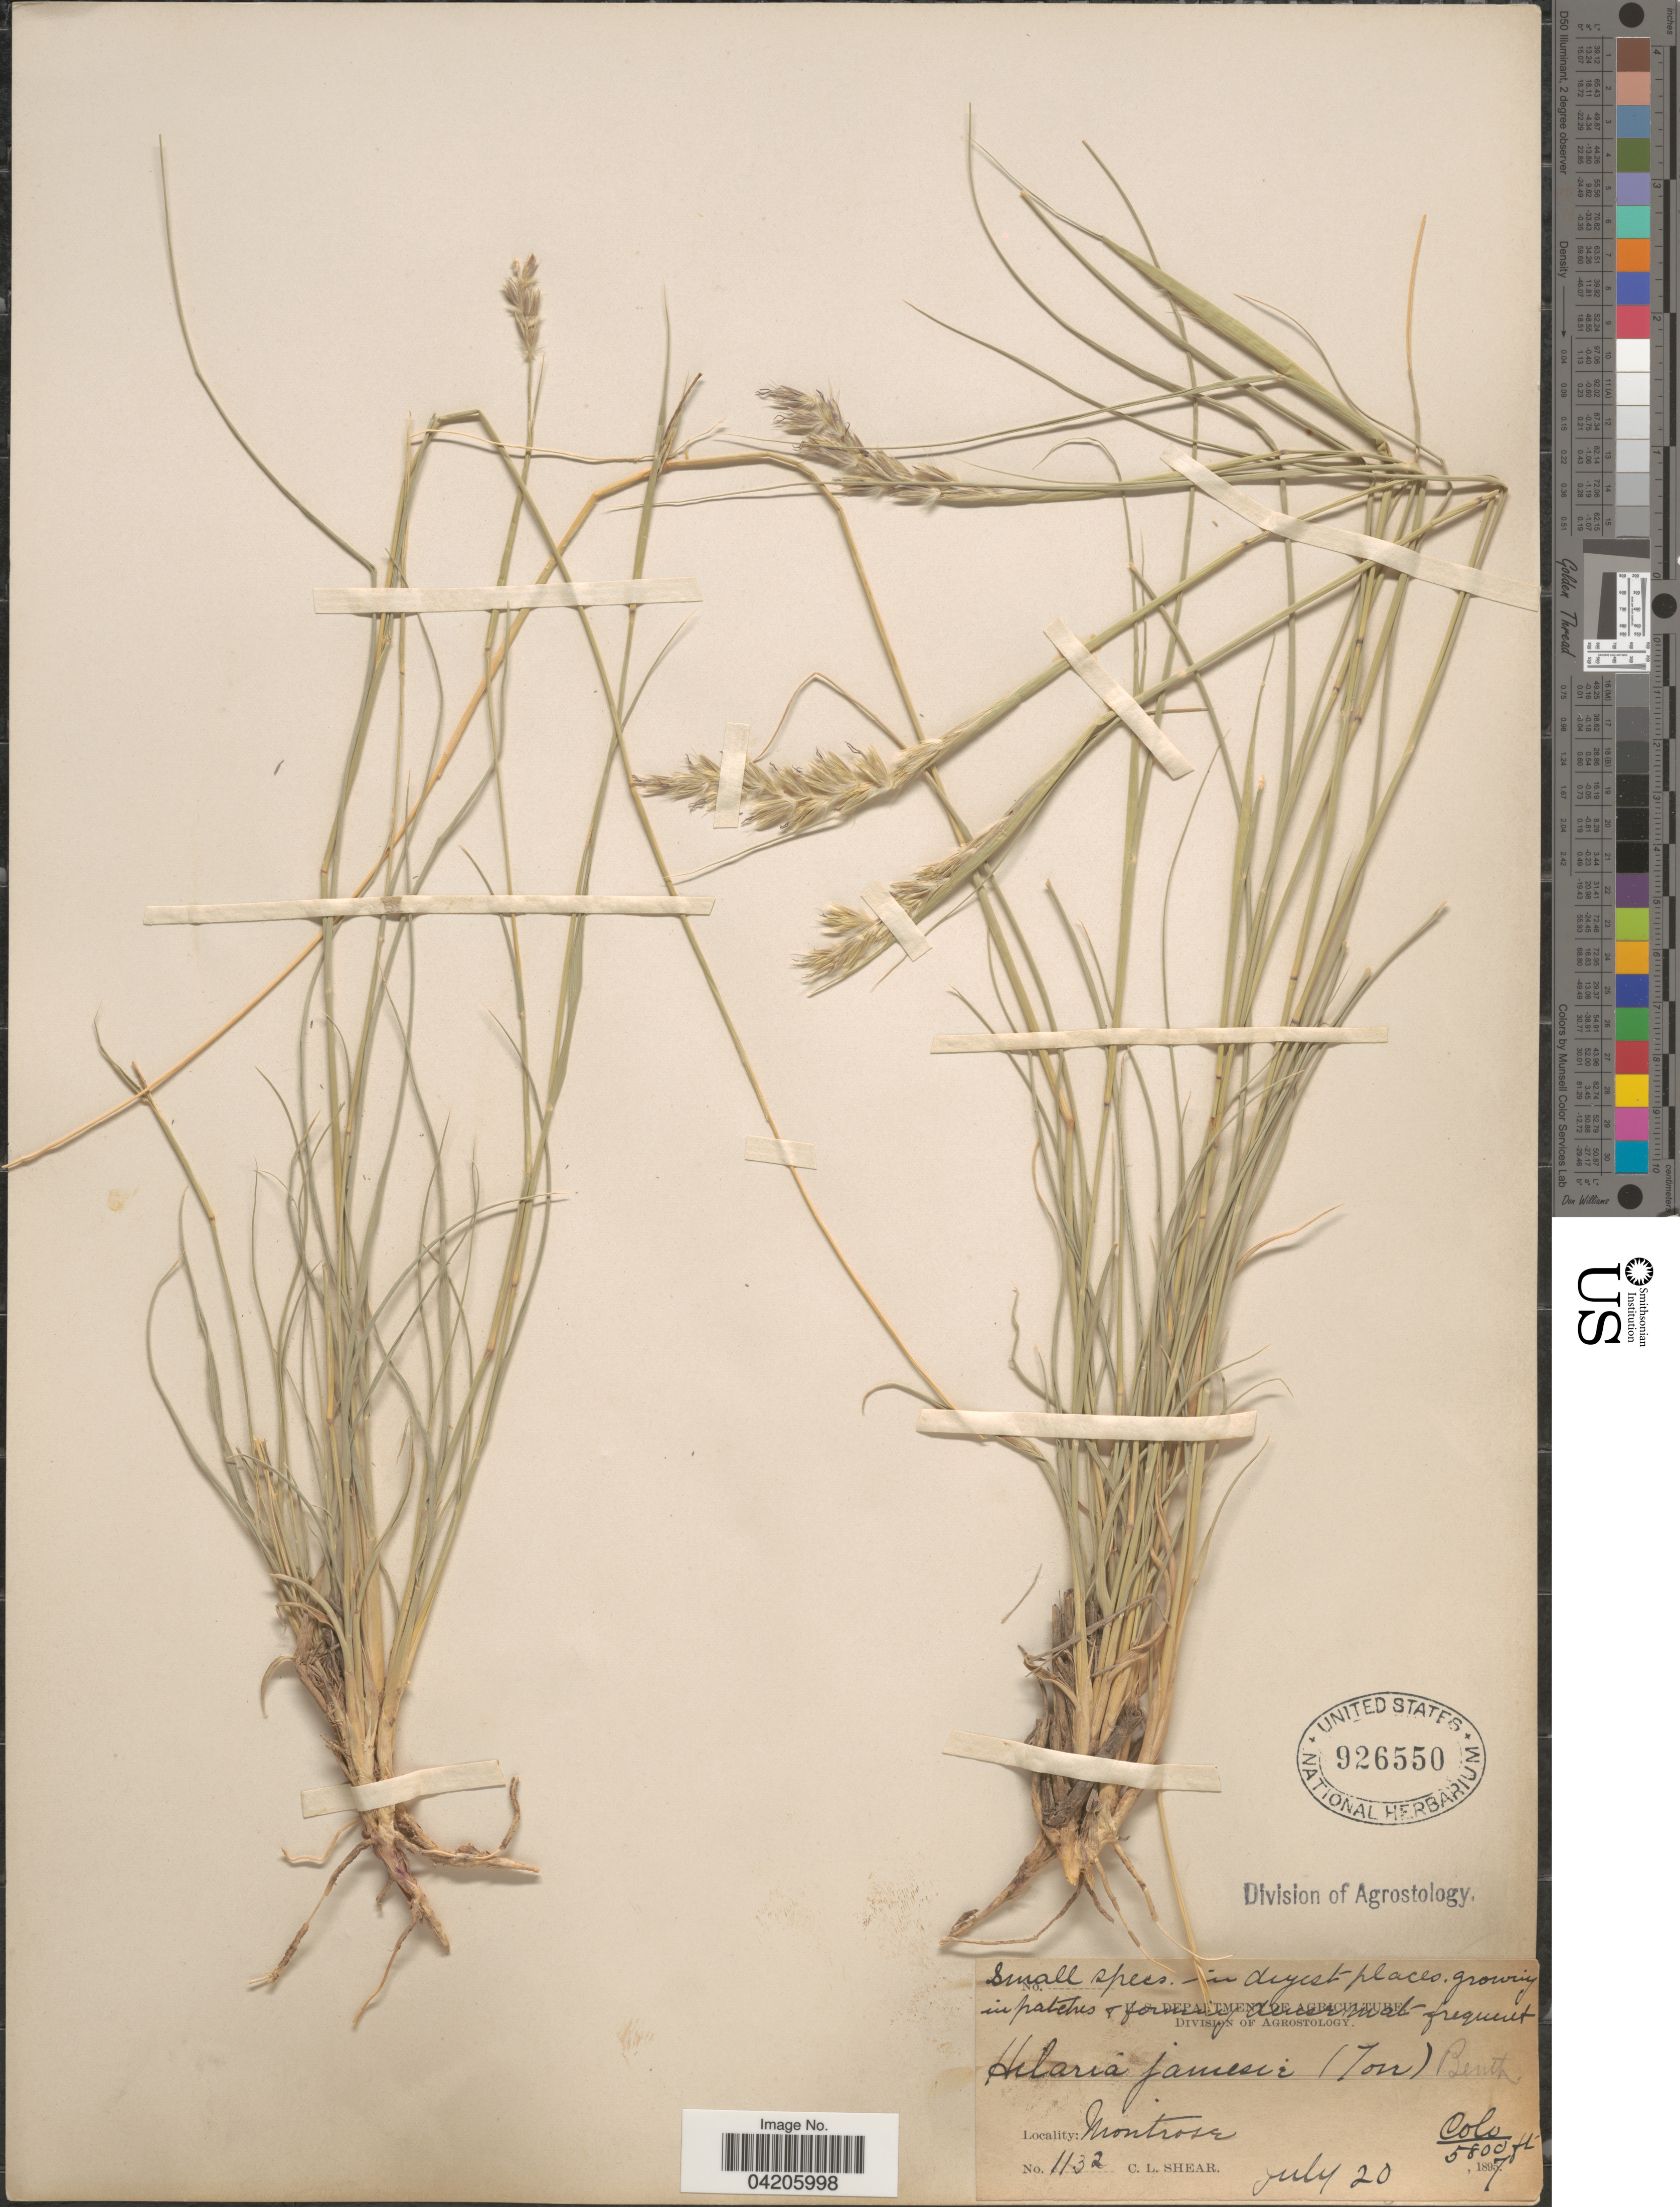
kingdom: Plantae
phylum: Tracheophyta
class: Liliopsida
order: Poales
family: Poaceae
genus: Hilaria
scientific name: Hilaria jamesii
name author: (Torr.) Benth.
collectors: C. L. Shear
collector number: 1132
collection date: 1897-07-20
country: United States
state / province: Colorado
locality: Montrose.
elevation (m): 1768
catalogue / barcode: US 926550